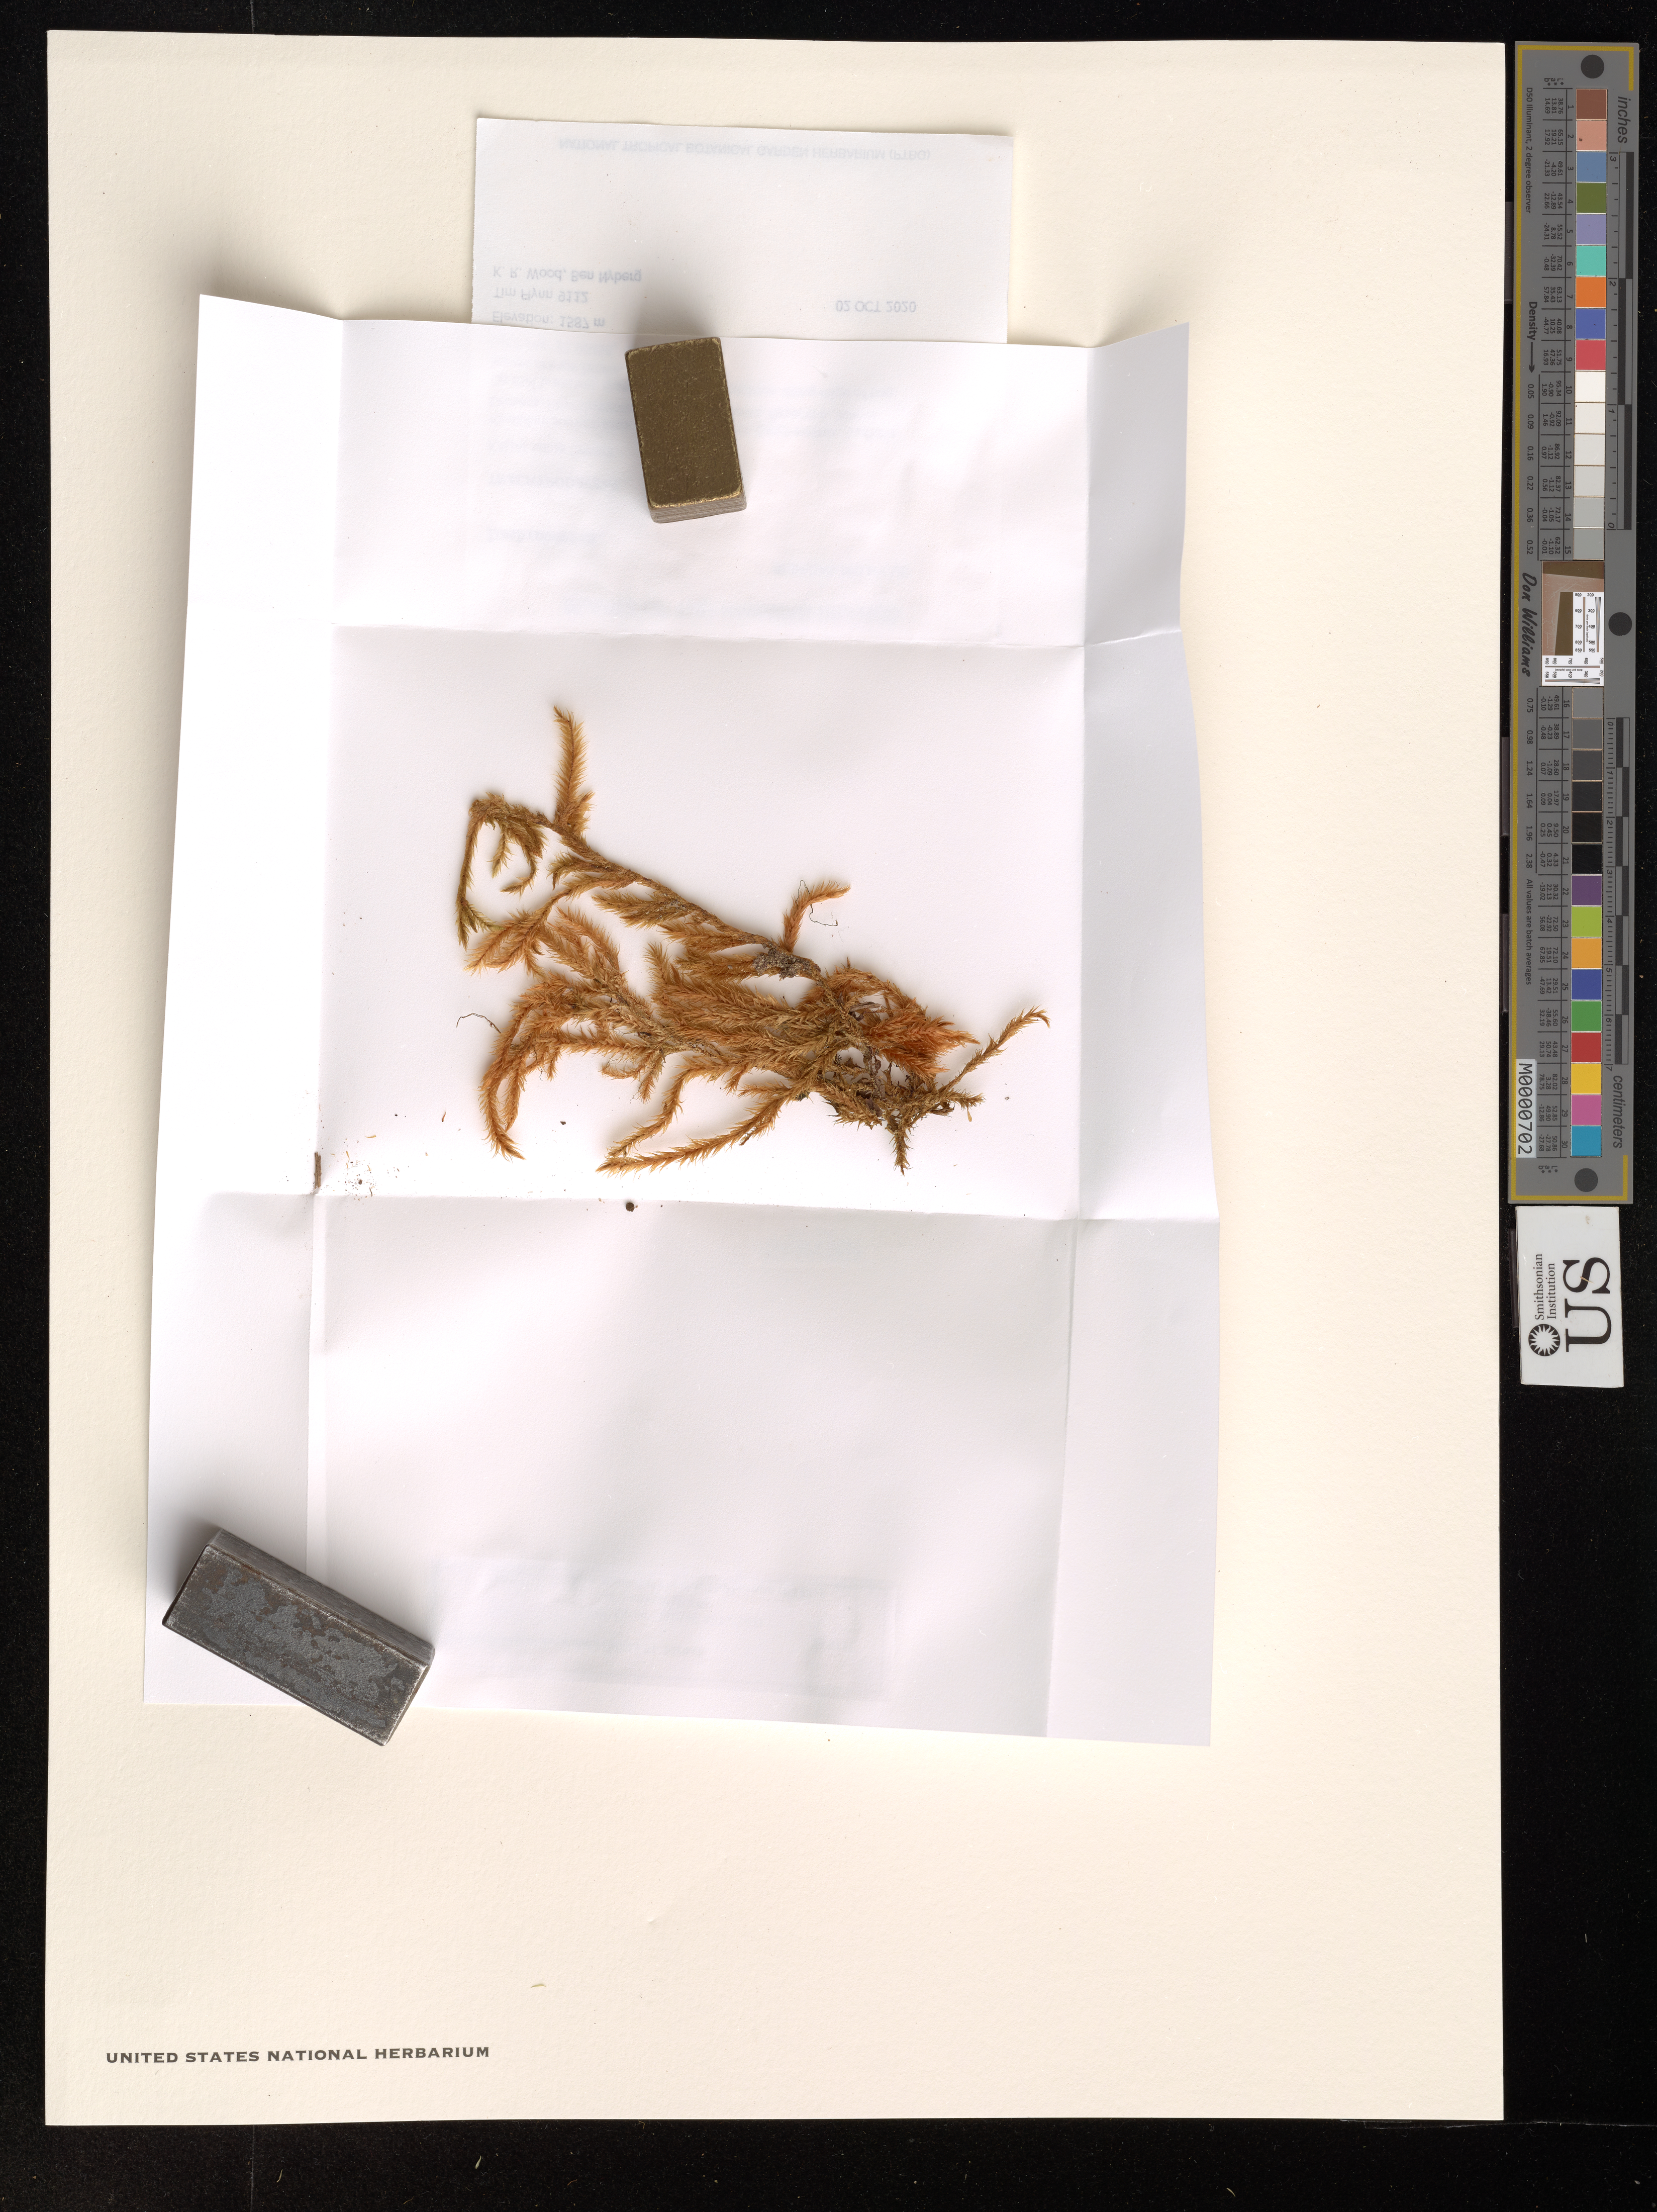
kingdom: Plantae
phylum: Bryophyta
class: Bryopsida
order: Hypnales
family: Meteoriaceae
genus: Trachypodopsis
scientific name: Trachypodopsis auriculata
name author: (Mitt.) M. Fleisch.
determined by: Toren, David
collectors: T. Flynn, K. R. Wood & B. Nyberg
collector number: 9112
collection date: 2020-10-02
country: United States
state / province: Hawaii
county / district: Kauai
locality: The Hawaiian Islands. Kauai Lihue District. Kawaikini summit area.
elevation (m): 1587